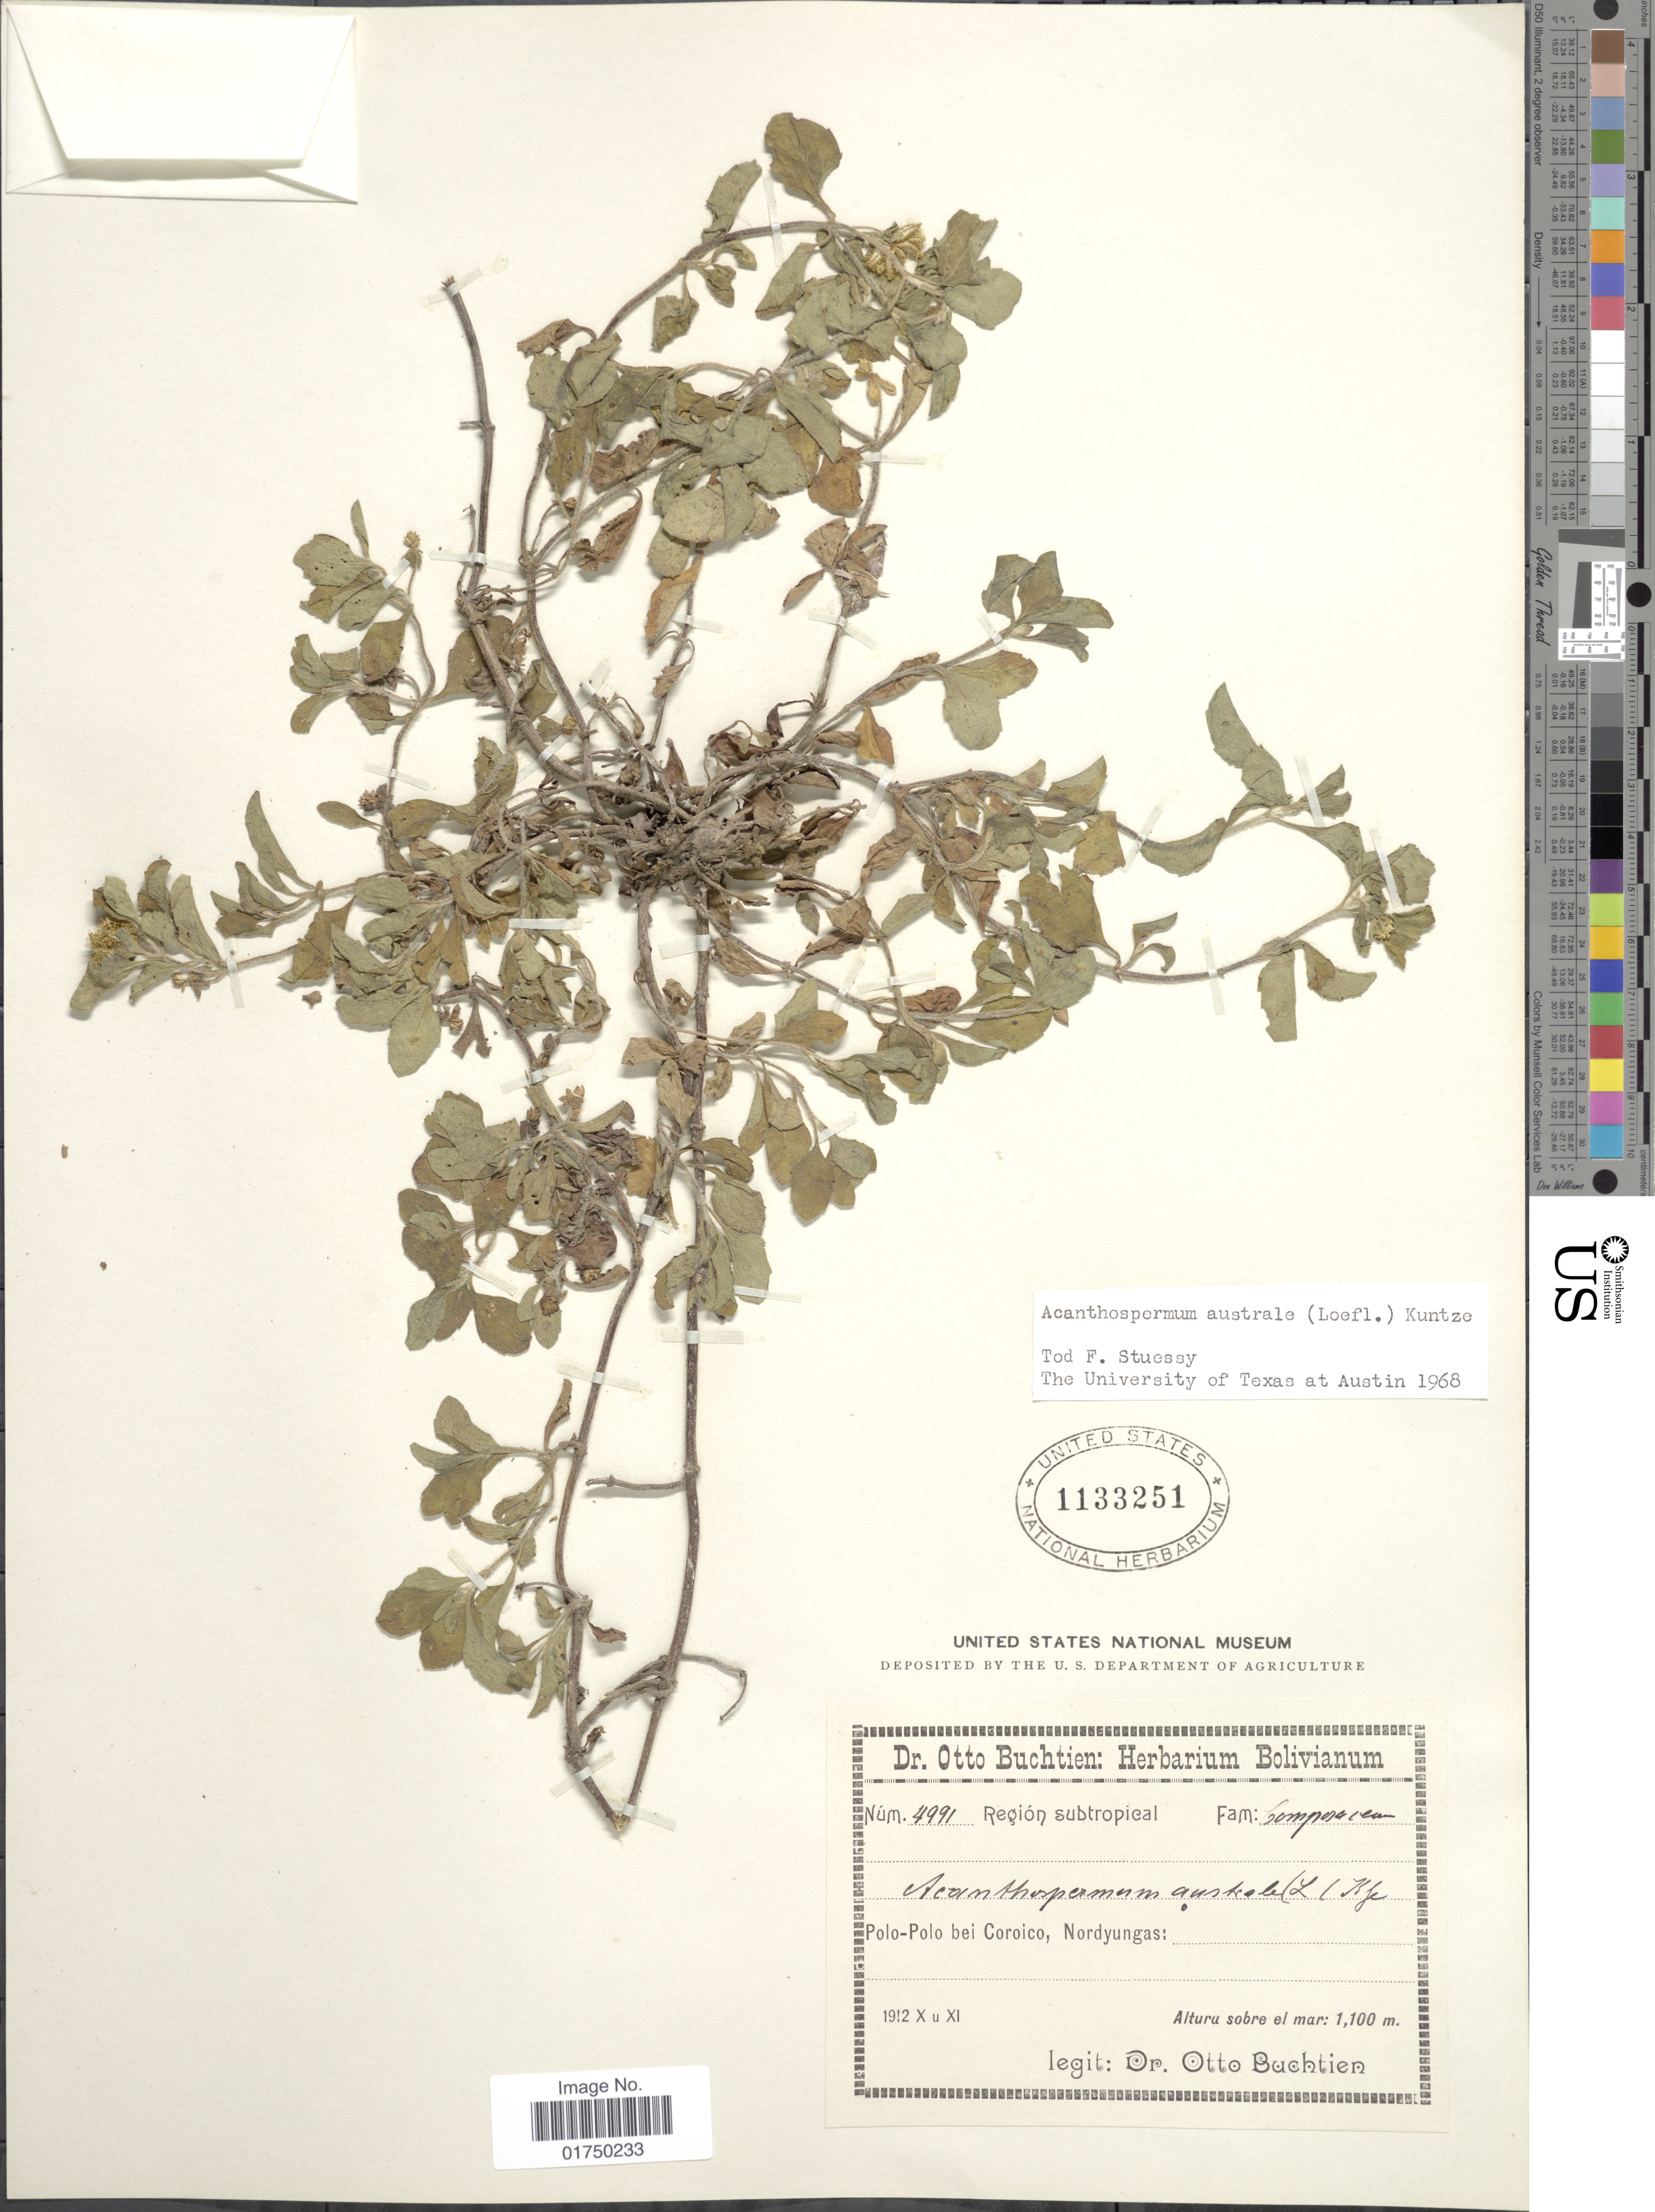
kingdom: Plantae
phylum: Tracheophyta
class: Magnoliopsida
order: Asterales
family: Asteraceae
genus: Acanthospermum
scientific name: Acanthospermum australe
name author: (Loefl.) Kuntze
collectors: O. Buchtien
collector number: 4991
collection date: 1912-10/1912-11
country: Bolivia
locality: Región subtropical. Polo-Polo bei Coroico, Nordyungas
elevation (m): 1100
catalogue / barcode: US 1133251